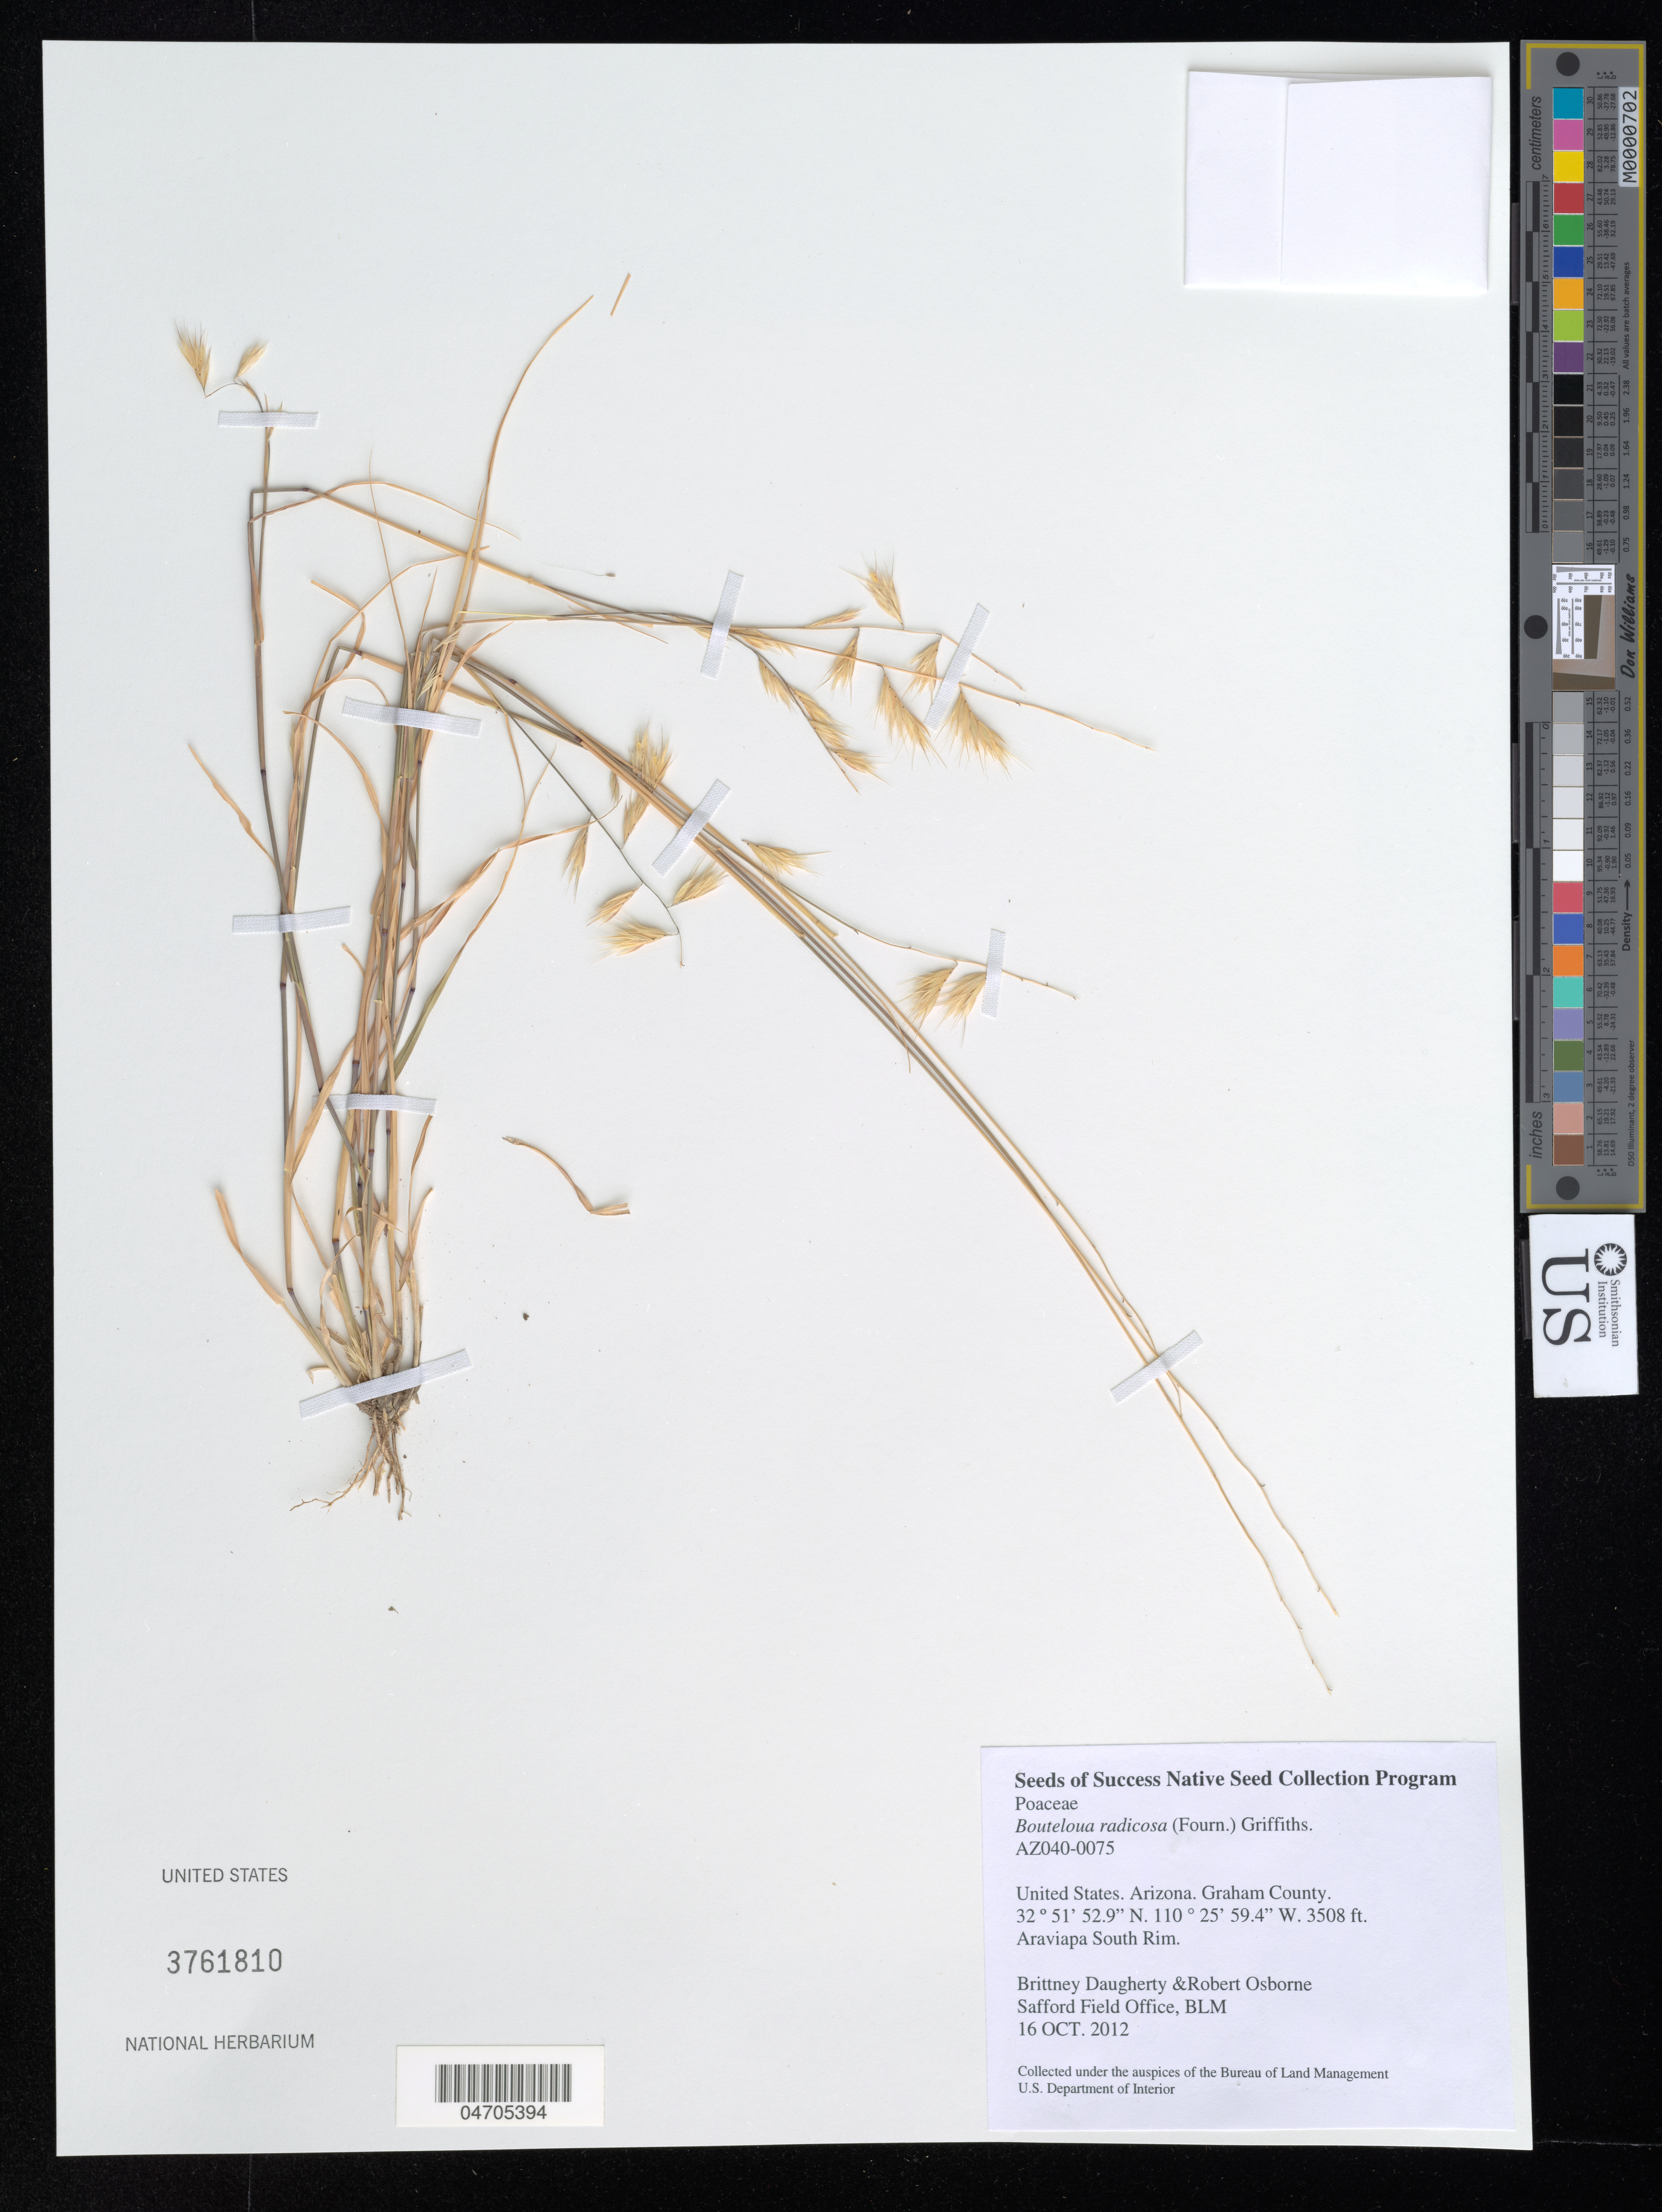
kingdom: Plantae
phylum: Tracheophyta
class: Liliopsida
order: Poales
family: Poaceae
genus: Bouteloua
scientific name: Bouteloua radicosa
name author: (E. Fourn.) Griffiths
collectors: B. Daugherty & R. Osborne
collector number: AZ040-0075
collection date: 2012-10-16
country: United States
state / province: Arizona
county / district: Graham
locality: Graham County. Araviapa South Rim.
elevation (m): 1069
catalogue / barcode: US 3761810